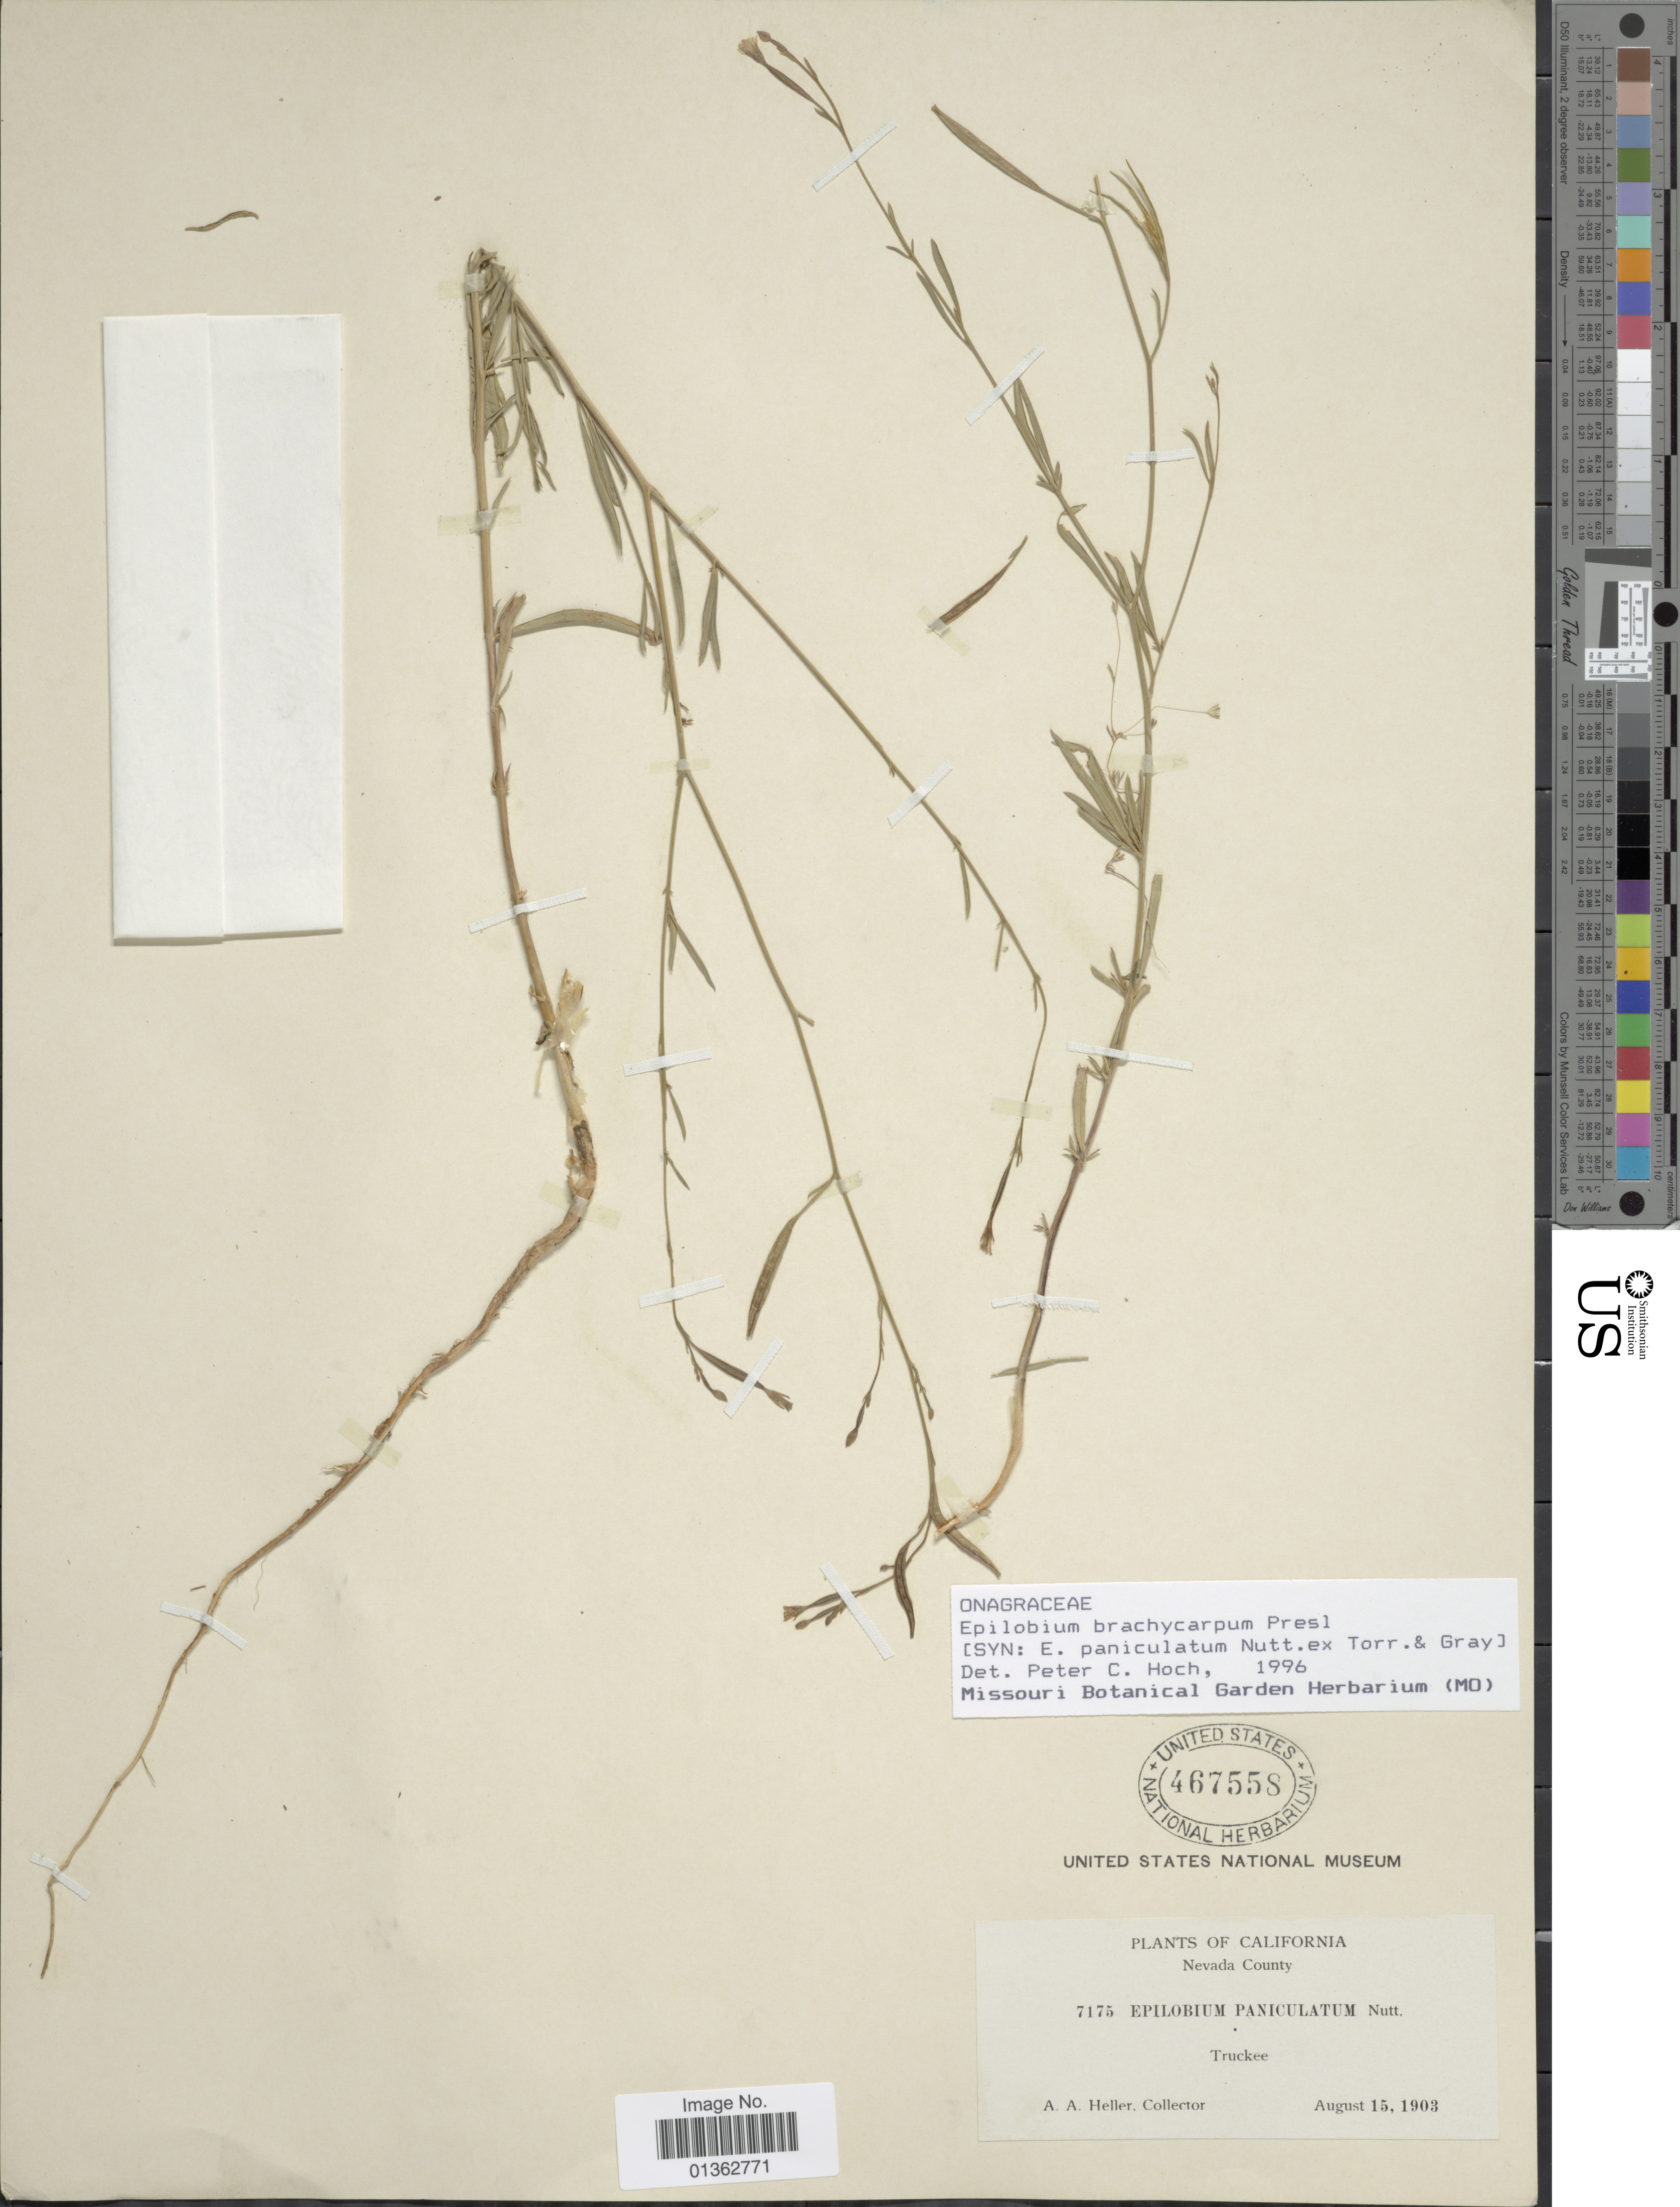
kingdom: Plantae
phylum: Tracheophyta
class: Magnoliopsida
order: Myrtales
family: Onagraceae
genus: Epilobium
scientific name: Epilobium brachycarpum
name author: C. Presl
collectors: A. A. Heller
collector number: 7175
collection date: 1903-08-15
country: United States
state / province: California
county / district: Nevada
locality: Nevada County. Truckee.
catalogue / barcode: US 467558